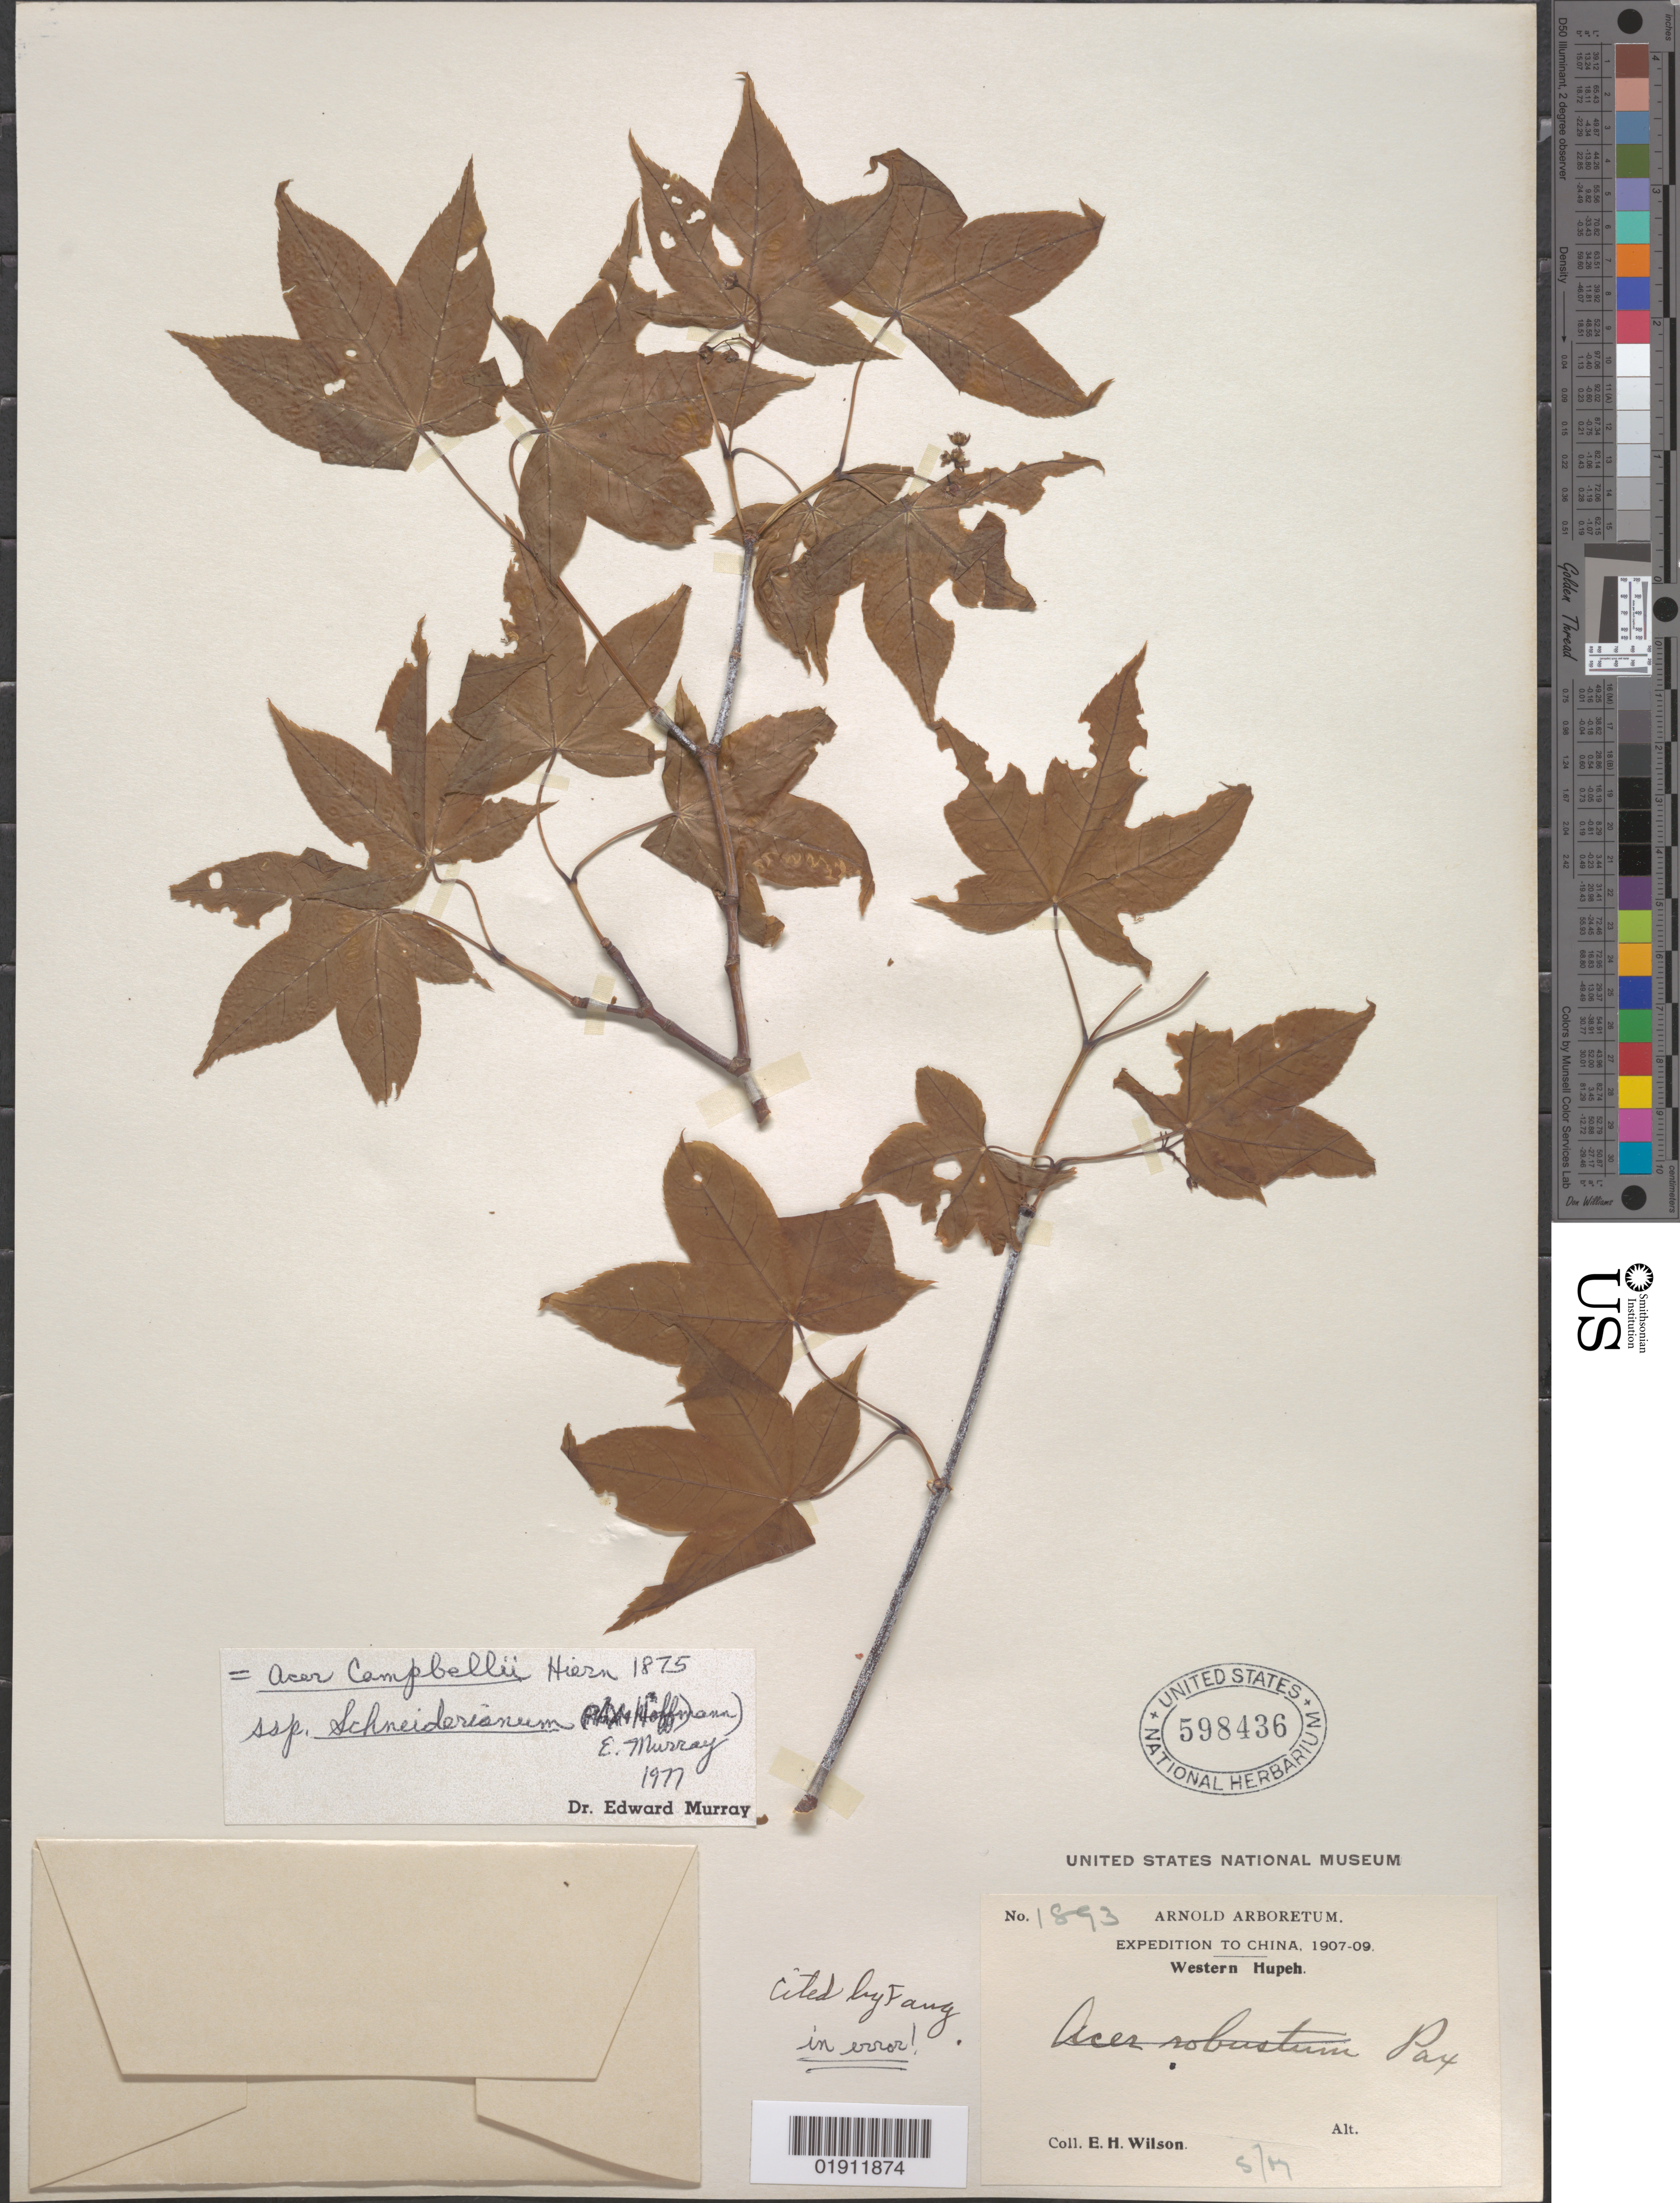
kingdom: Plantae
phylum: Tracheophyta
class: Magnoliopsida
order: Sapindales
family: Sapindaceae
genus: Acer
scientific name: Acer campbellii subsp. schneiderianum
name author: (Pax & K. Hoffm.) A.E. Murray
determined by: Murray, Edward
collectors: E. H. Wilson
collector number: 1893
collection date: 1907-05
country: China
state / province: Hubei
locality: Western Hupeh [Hubei]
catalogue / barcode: US 598436